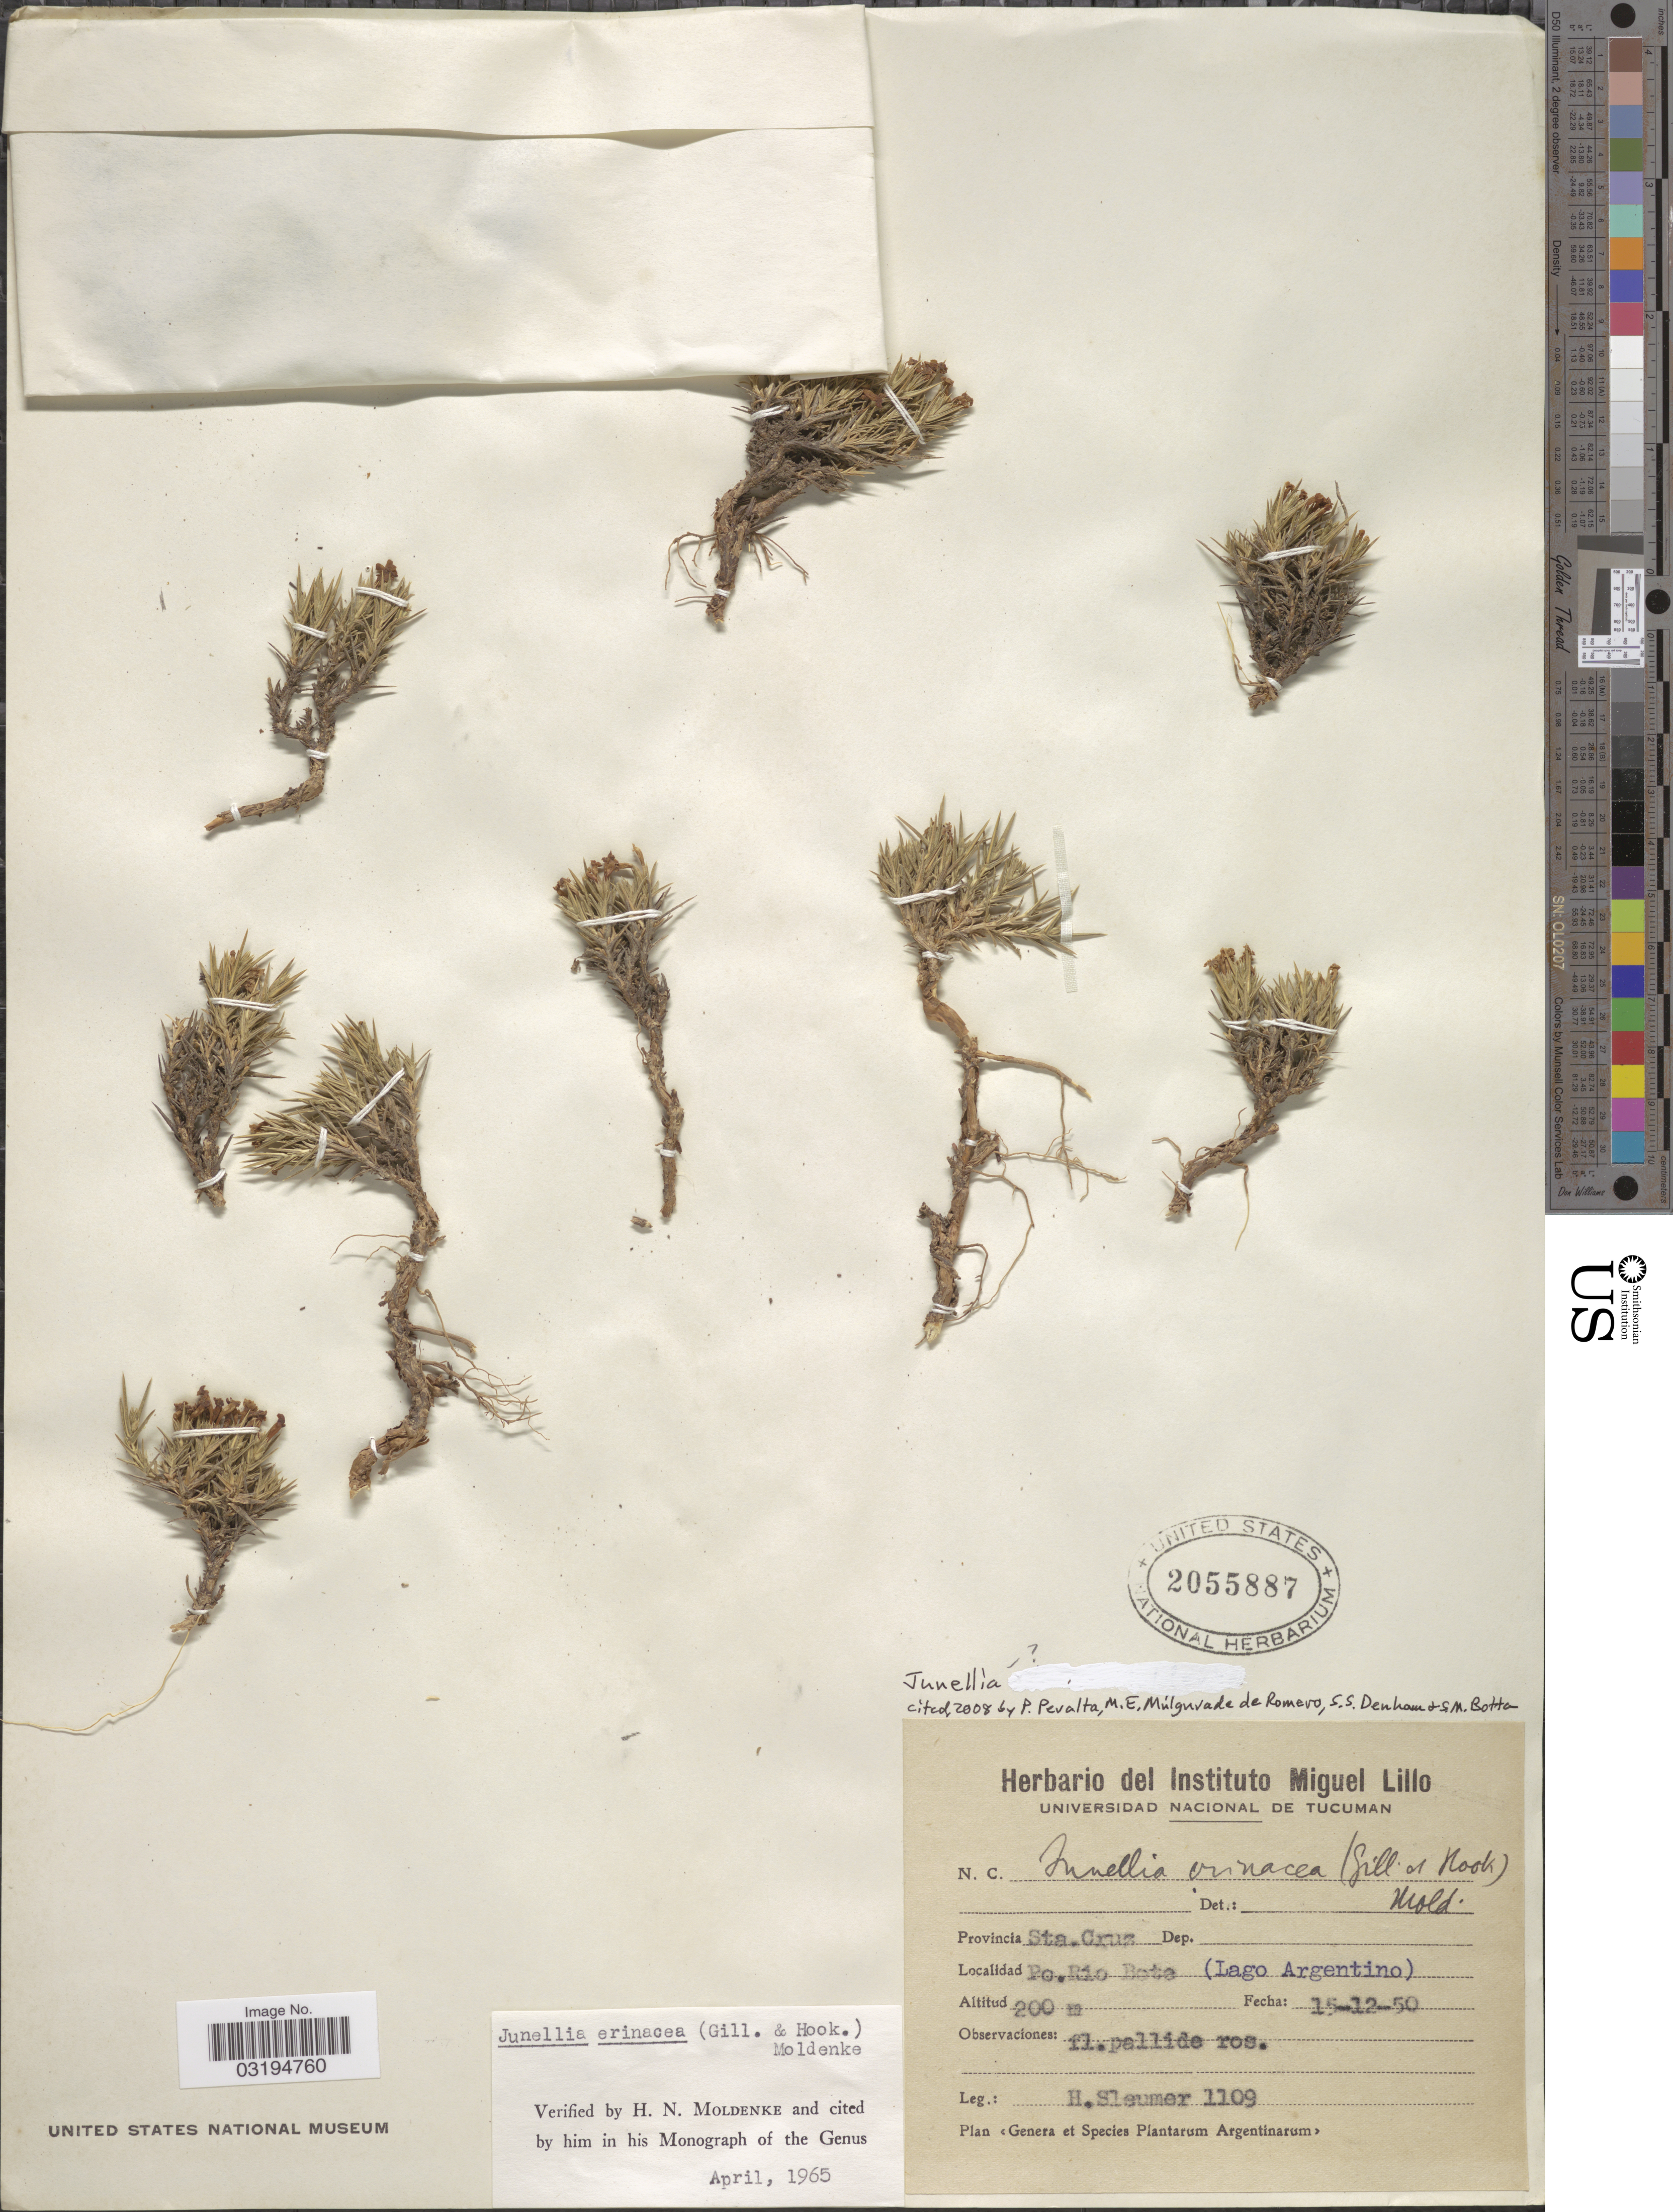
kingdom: Plantae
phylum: Tracheophyta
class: Magnoliopsida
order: Lamiales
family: Verbenaceae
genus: Junellia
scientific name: Junellia erinacea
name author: (Gillies & Hook.) Moldenke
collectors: H. O. Sleumer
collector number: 1109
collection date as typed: Transcribed d/m/y: 15/12/50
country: Argentina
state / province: Santa Cruz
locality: Po. Rio Bota (Lago Argentino).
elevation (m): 200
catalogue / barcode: US 2055887